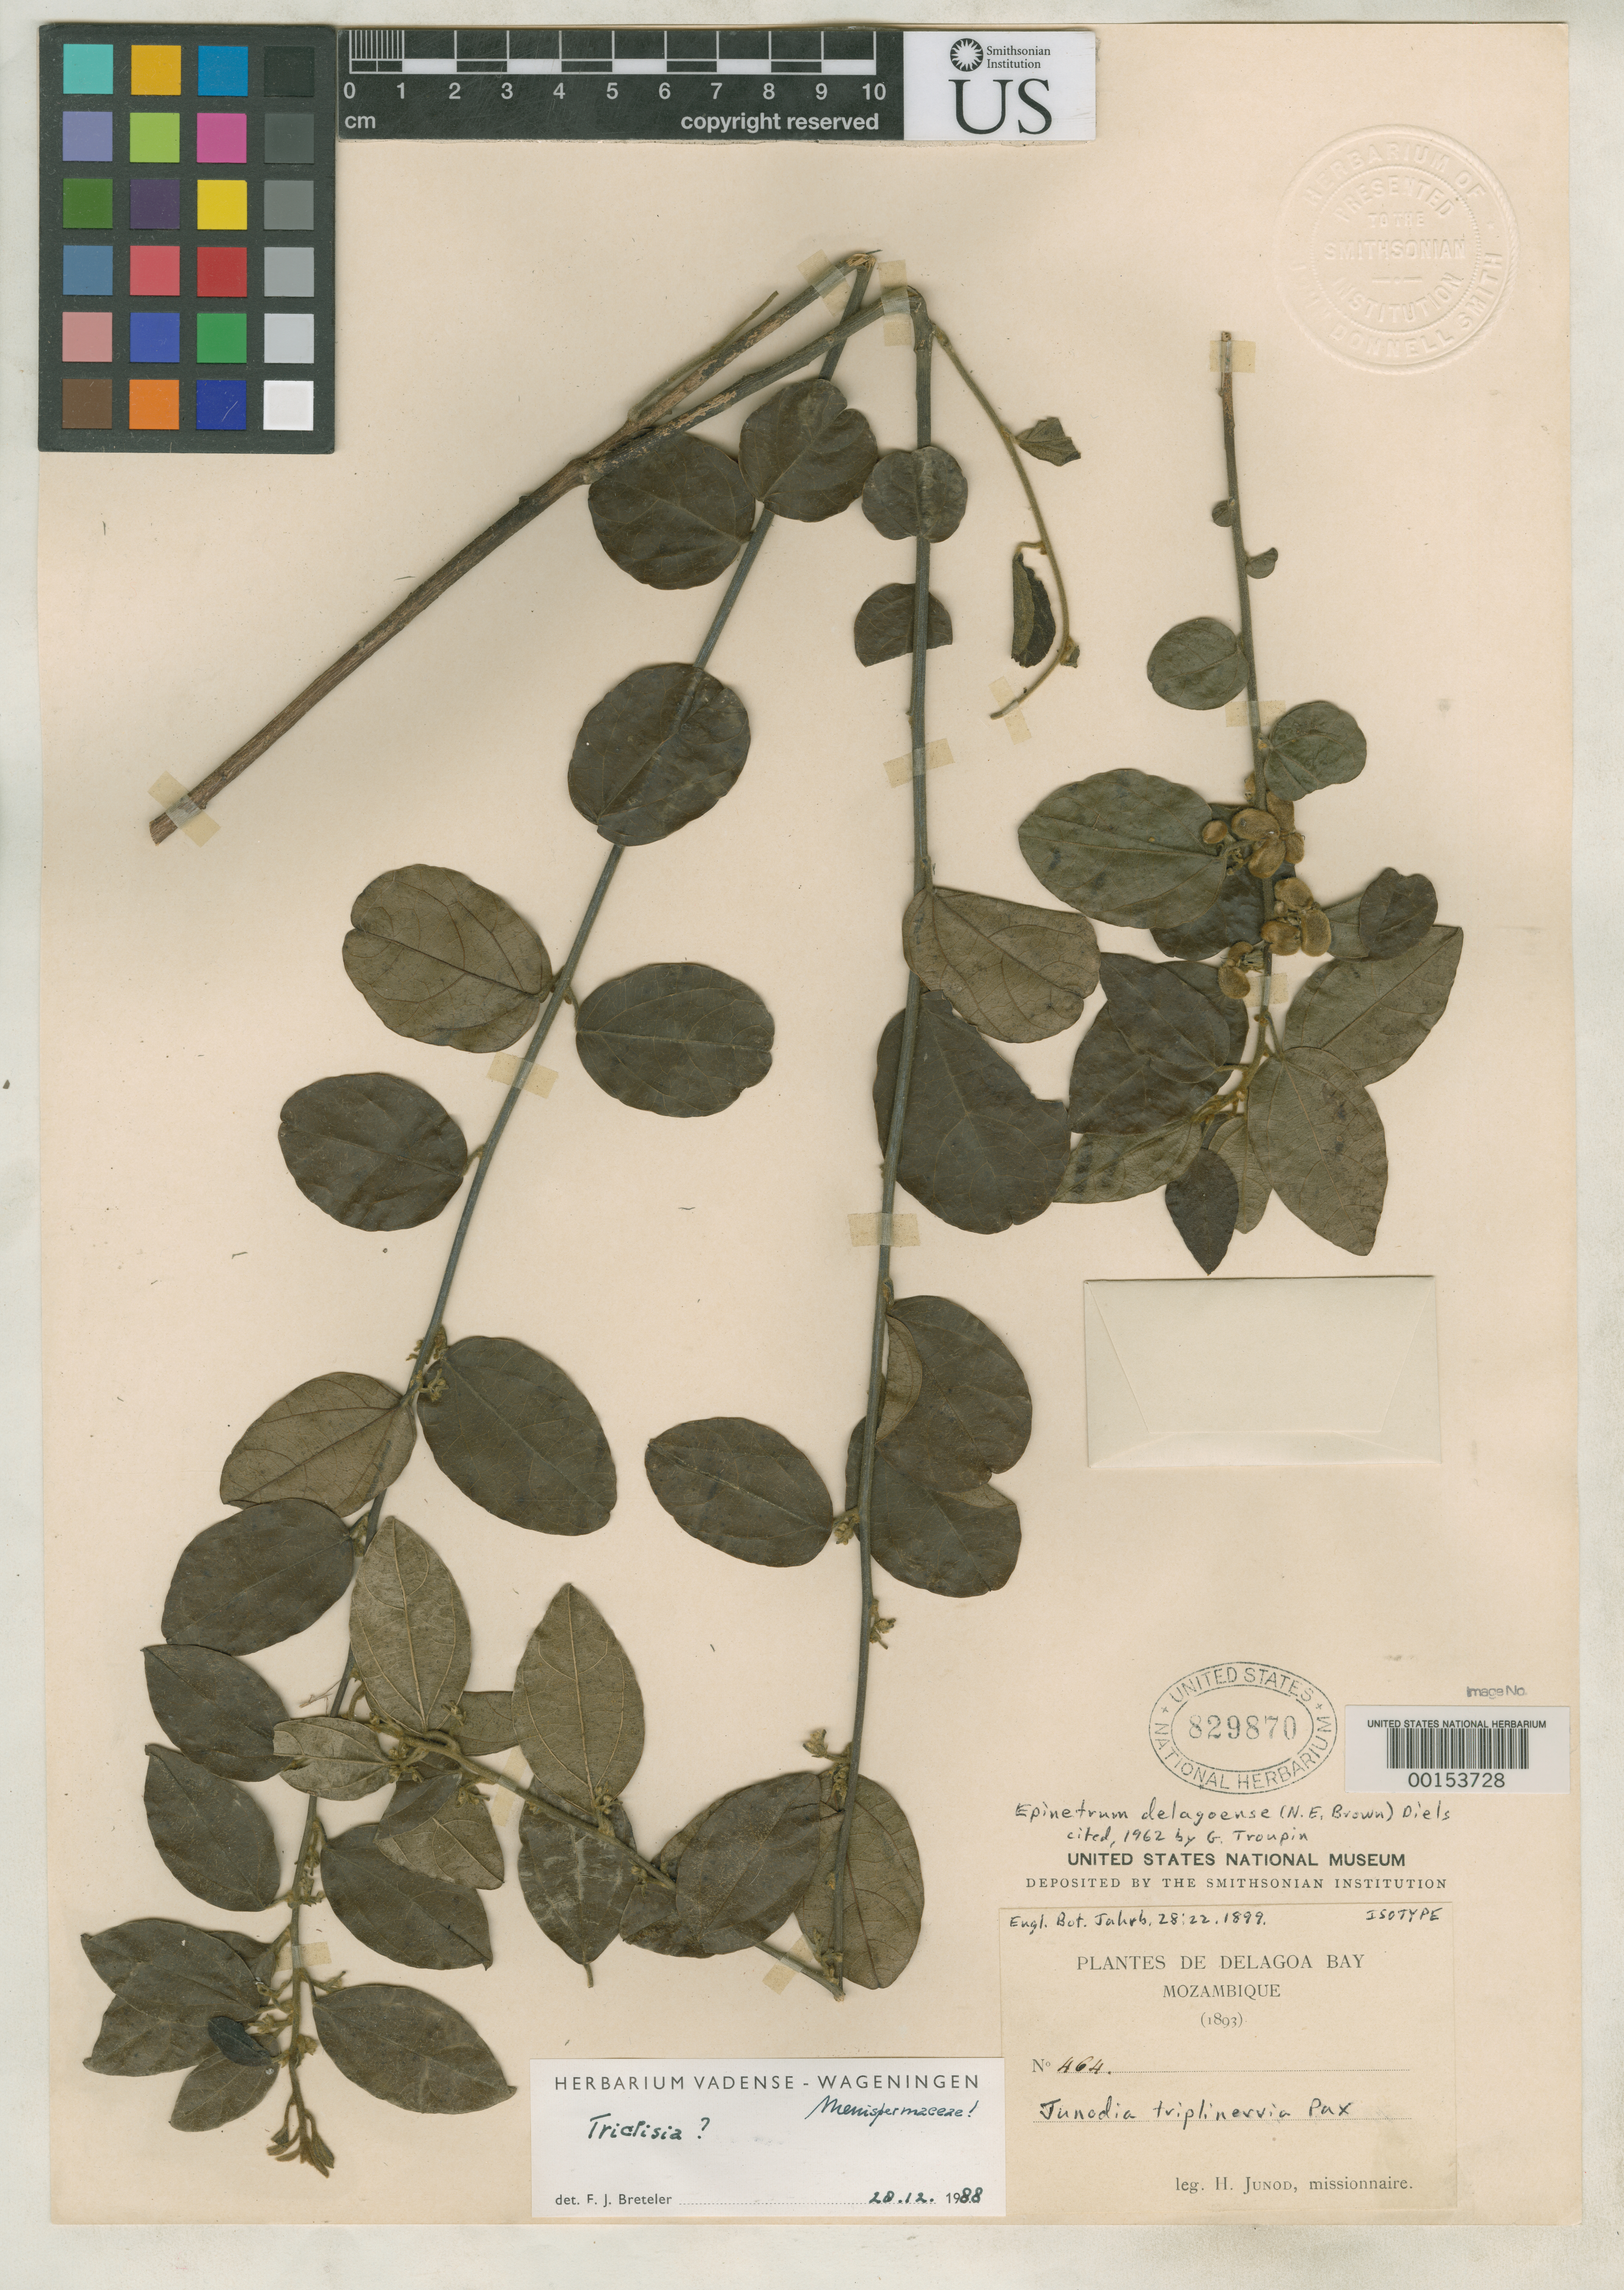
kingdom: Plantae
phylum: Tracheophyta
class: Magnoliopsida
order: Ranunculales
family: Menispermaceae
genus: Junodia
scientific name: Junodia triplinervia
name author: Pax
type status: Isotype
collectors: H. Junod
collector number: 464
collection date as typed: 1893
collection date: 1893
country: Mozambique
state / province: Maputo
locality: Delagoa Bay.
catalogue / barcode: US 829870